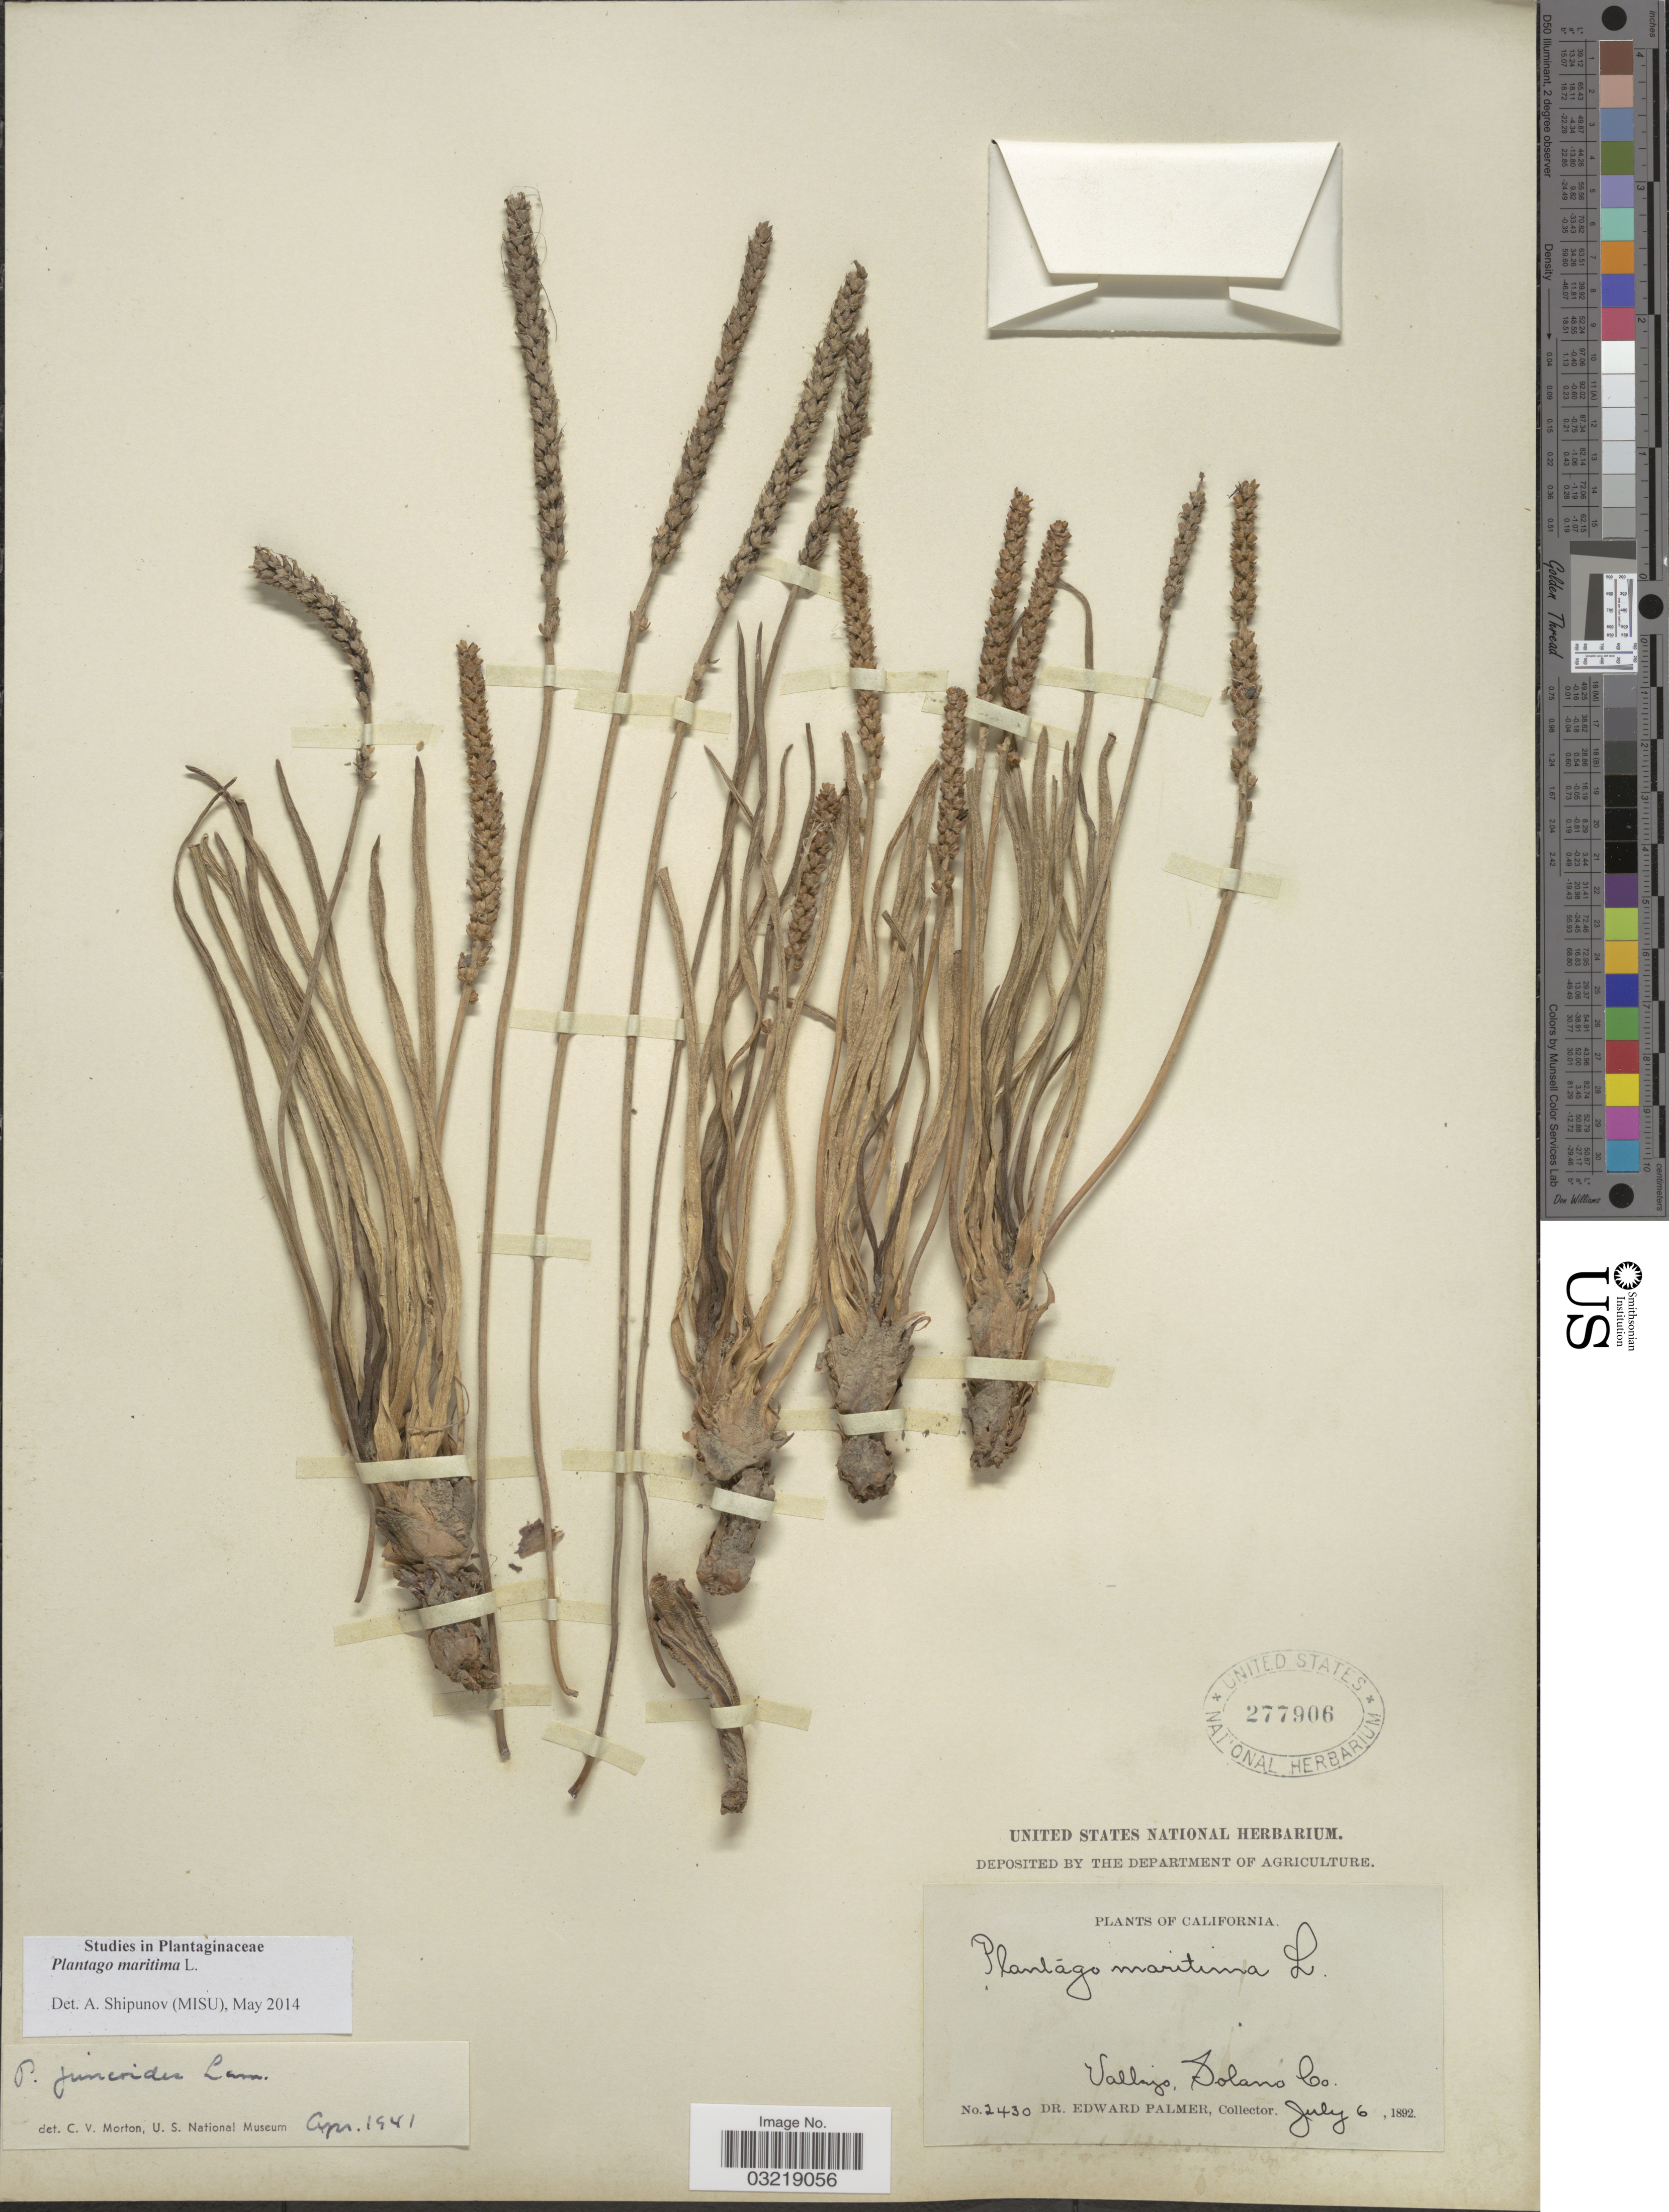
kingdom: Plantae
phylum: Tracheophyta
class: Magnoliopsida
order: Lamiales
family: Plantaginaceae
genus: Plantago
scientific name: Plantago maritima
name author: L.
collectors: E. Palmer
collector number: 2430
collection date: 1892-07-06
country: United States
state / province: California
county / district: Solano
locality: Vallejo, Solano Co.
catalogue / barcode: US 277906